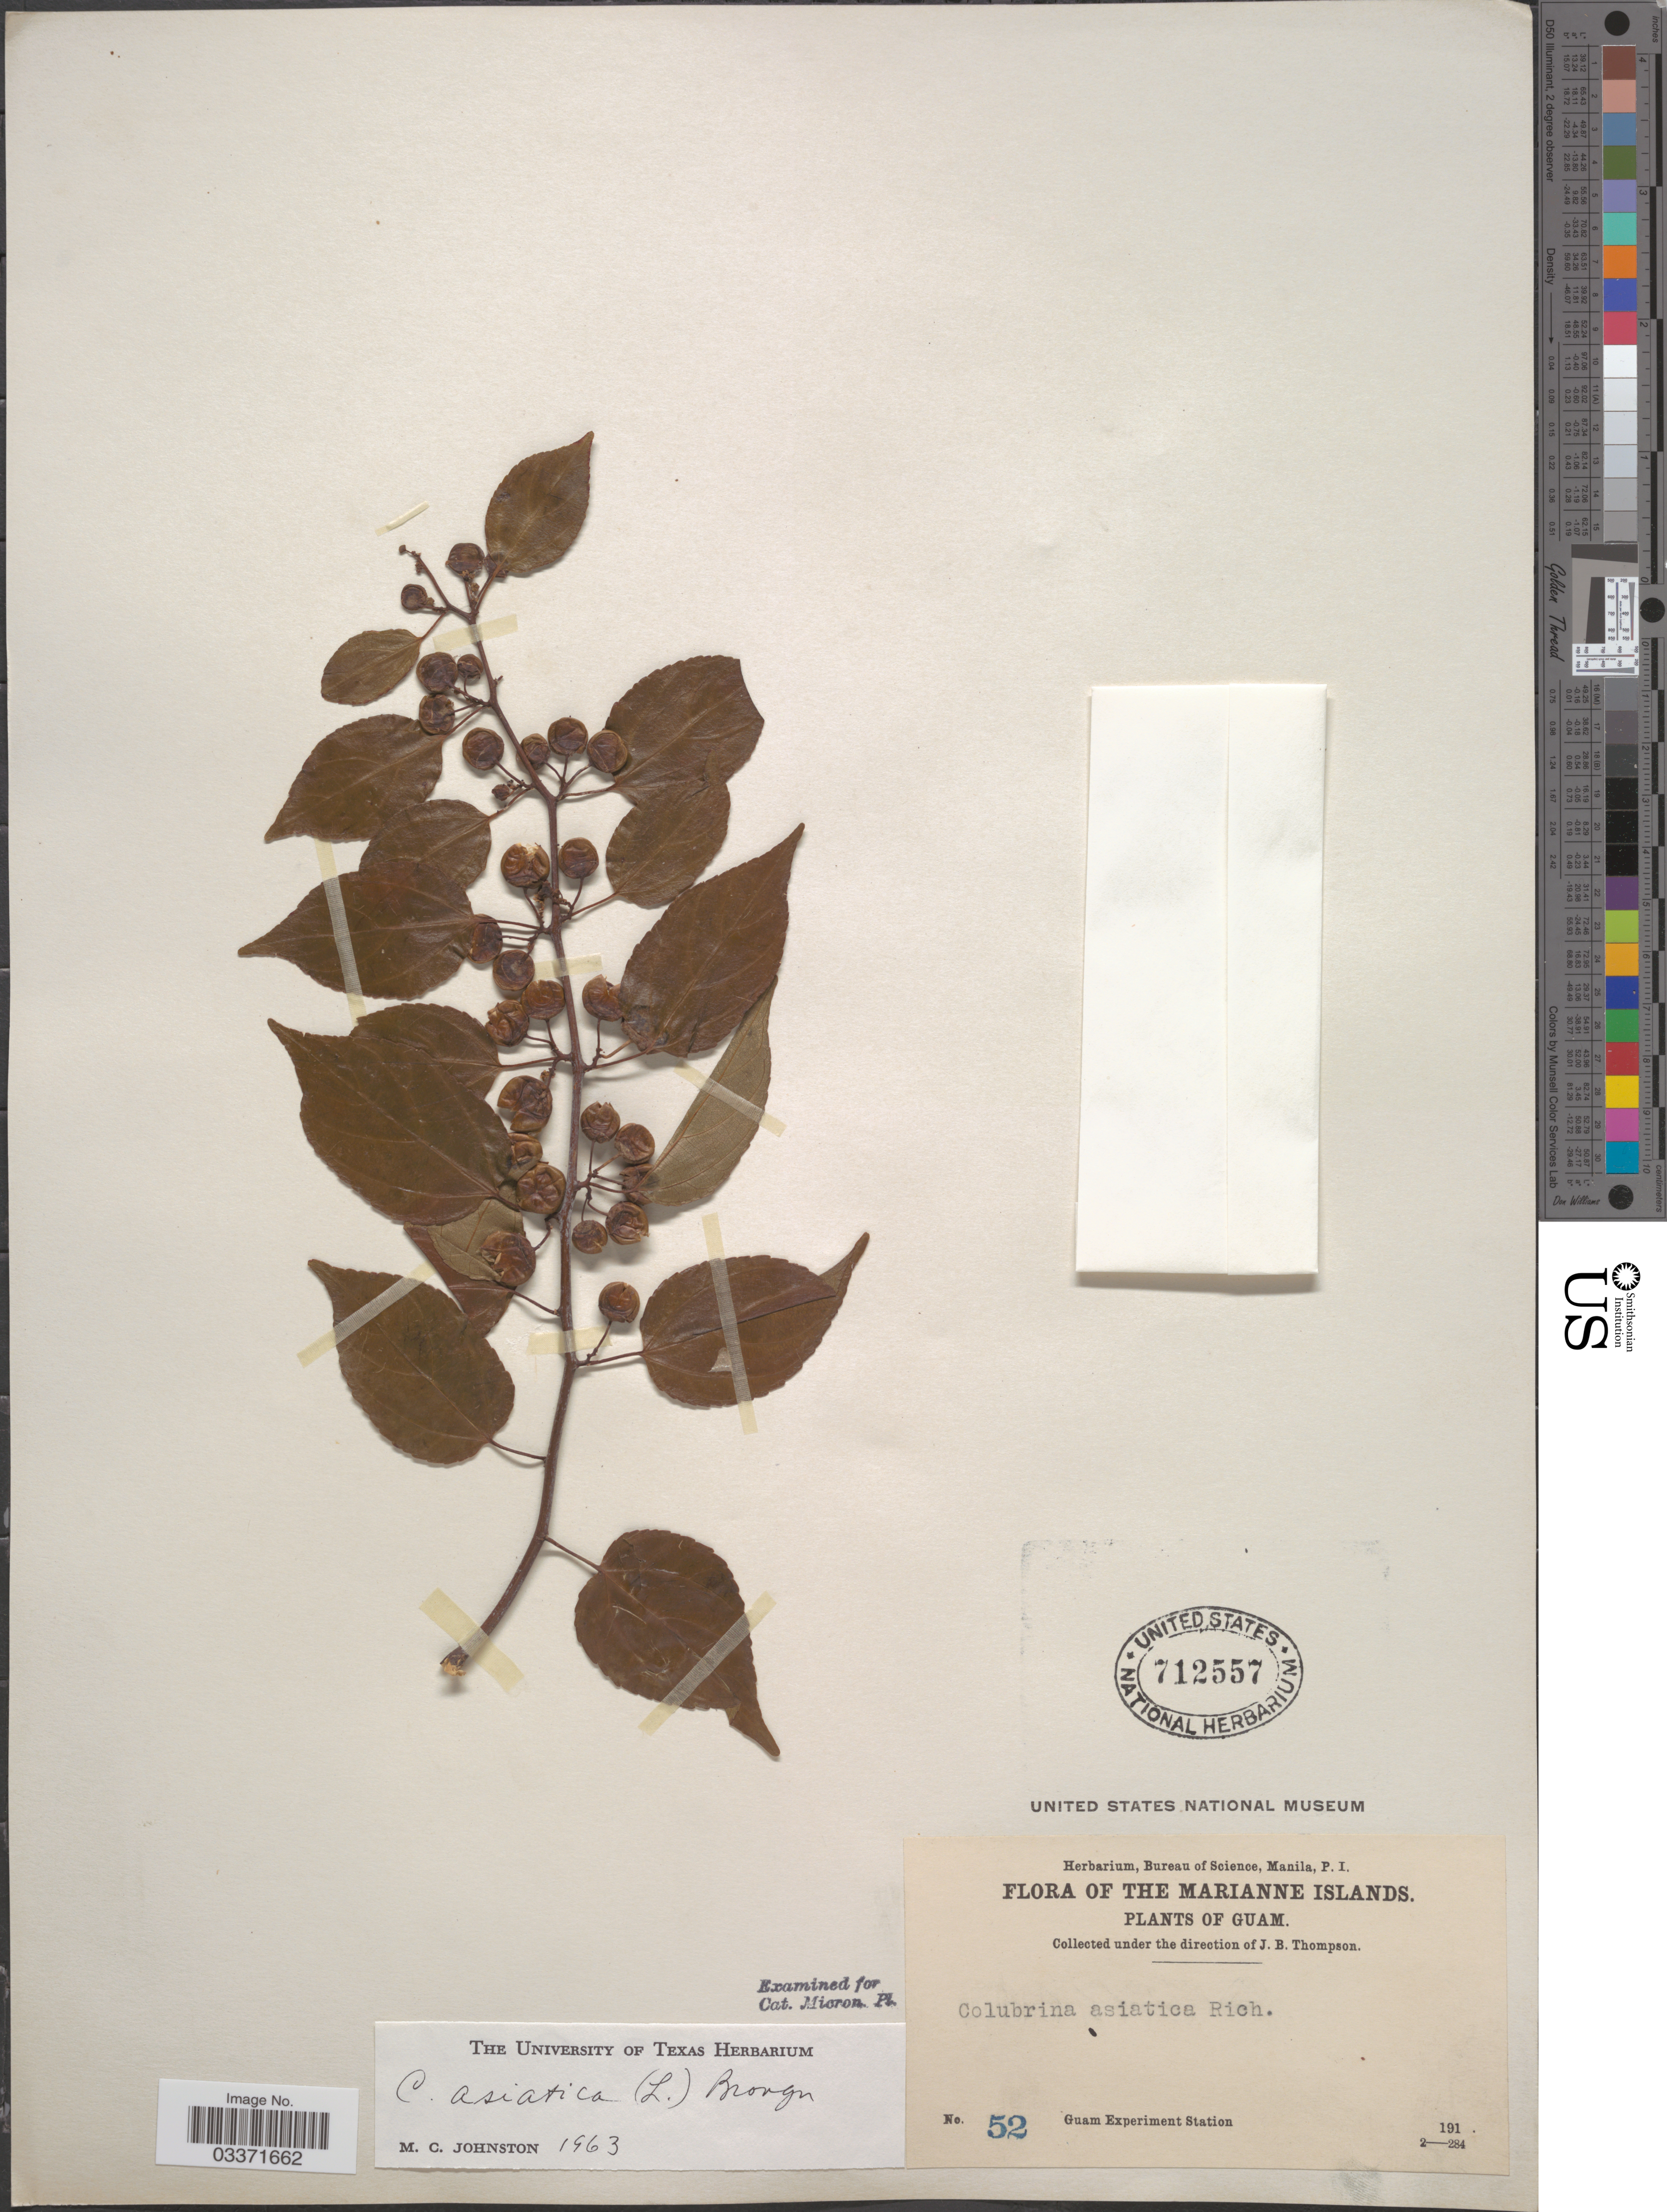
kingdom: Plantae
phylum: Tracheophyta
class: Magnoliopsida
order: Rosales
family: Rhamnaceae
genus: Colubrina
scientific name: Colubrina asiatica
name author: (L.) Brongn.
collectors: Guam Exp. Sta.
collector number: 52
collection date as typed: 191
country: Guam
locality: The Marianne Islands.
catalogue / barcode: US 712557